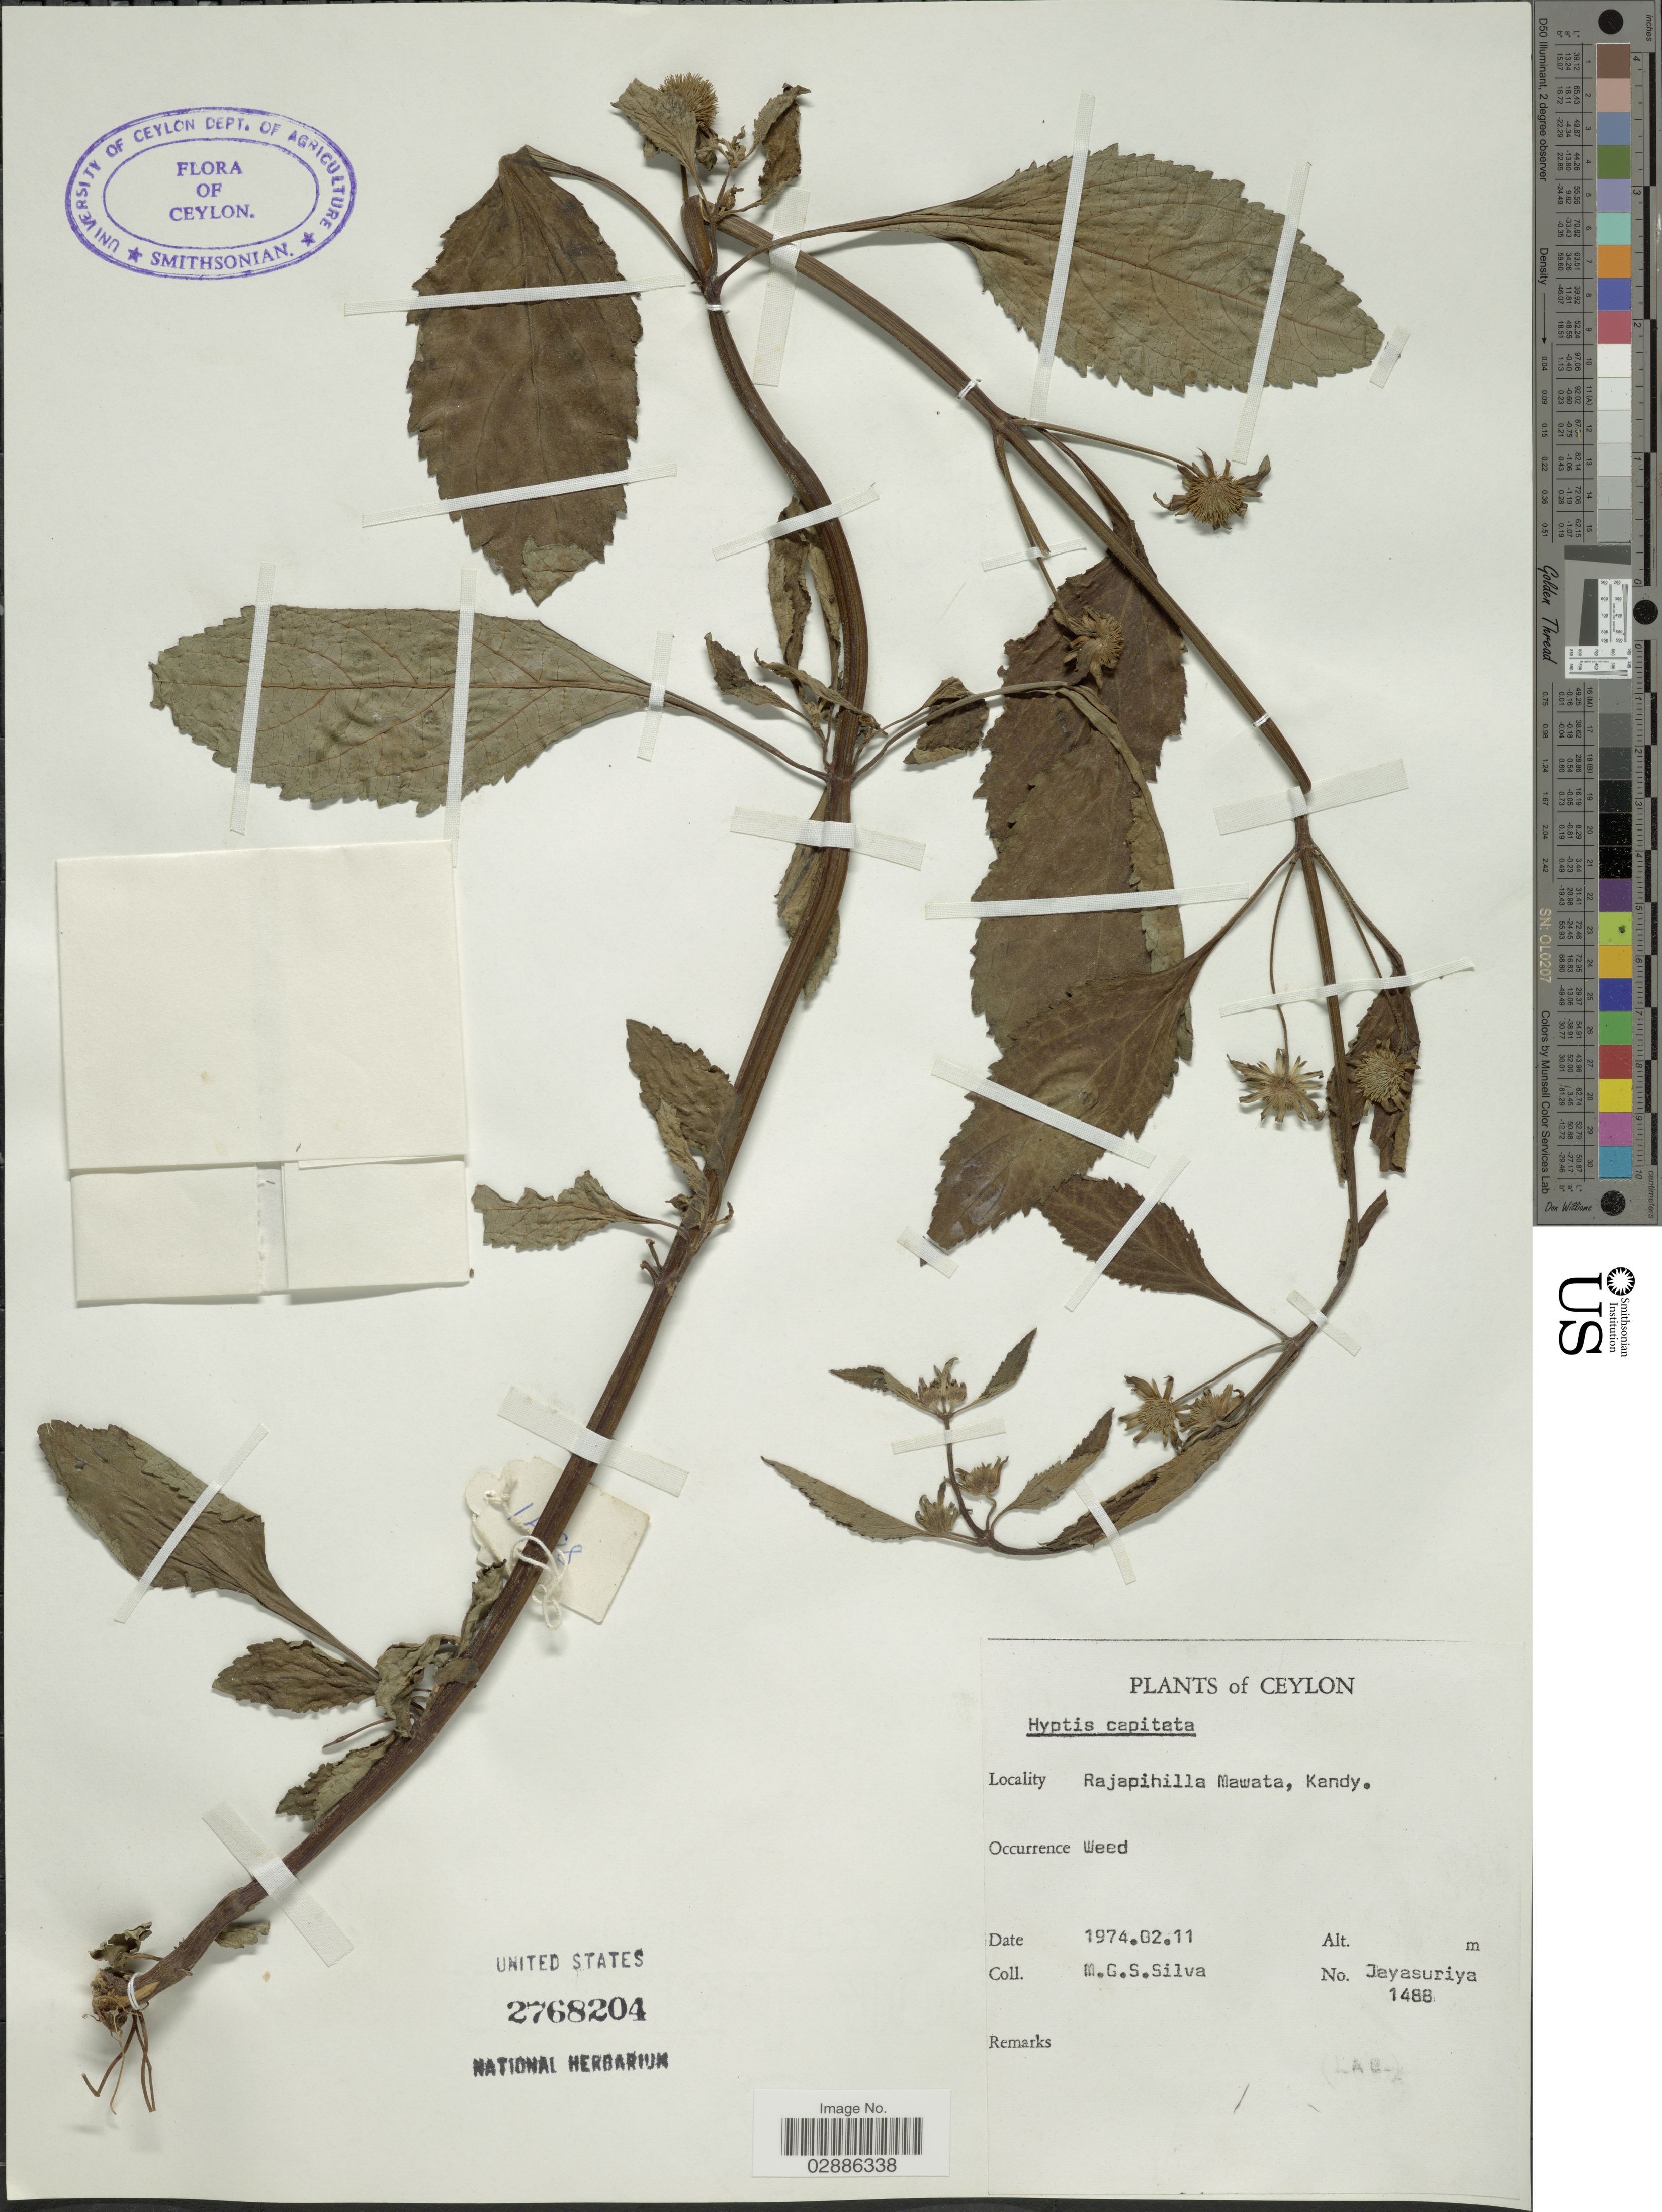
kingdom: Plantae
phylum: Tracheophyta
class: Magnoliopsida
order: Lamiales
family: Lamiaceae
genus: Hyptis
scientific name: Hyptis rhomboidea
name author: M. Martens & Galeotti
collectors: M. G. Silva & Jayasuriya, --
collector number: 1488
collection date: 1974-02-11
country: Sri Lanka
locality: Ceylon, Rajapihilla Mawata, Kandy.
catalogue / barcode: US 2768204